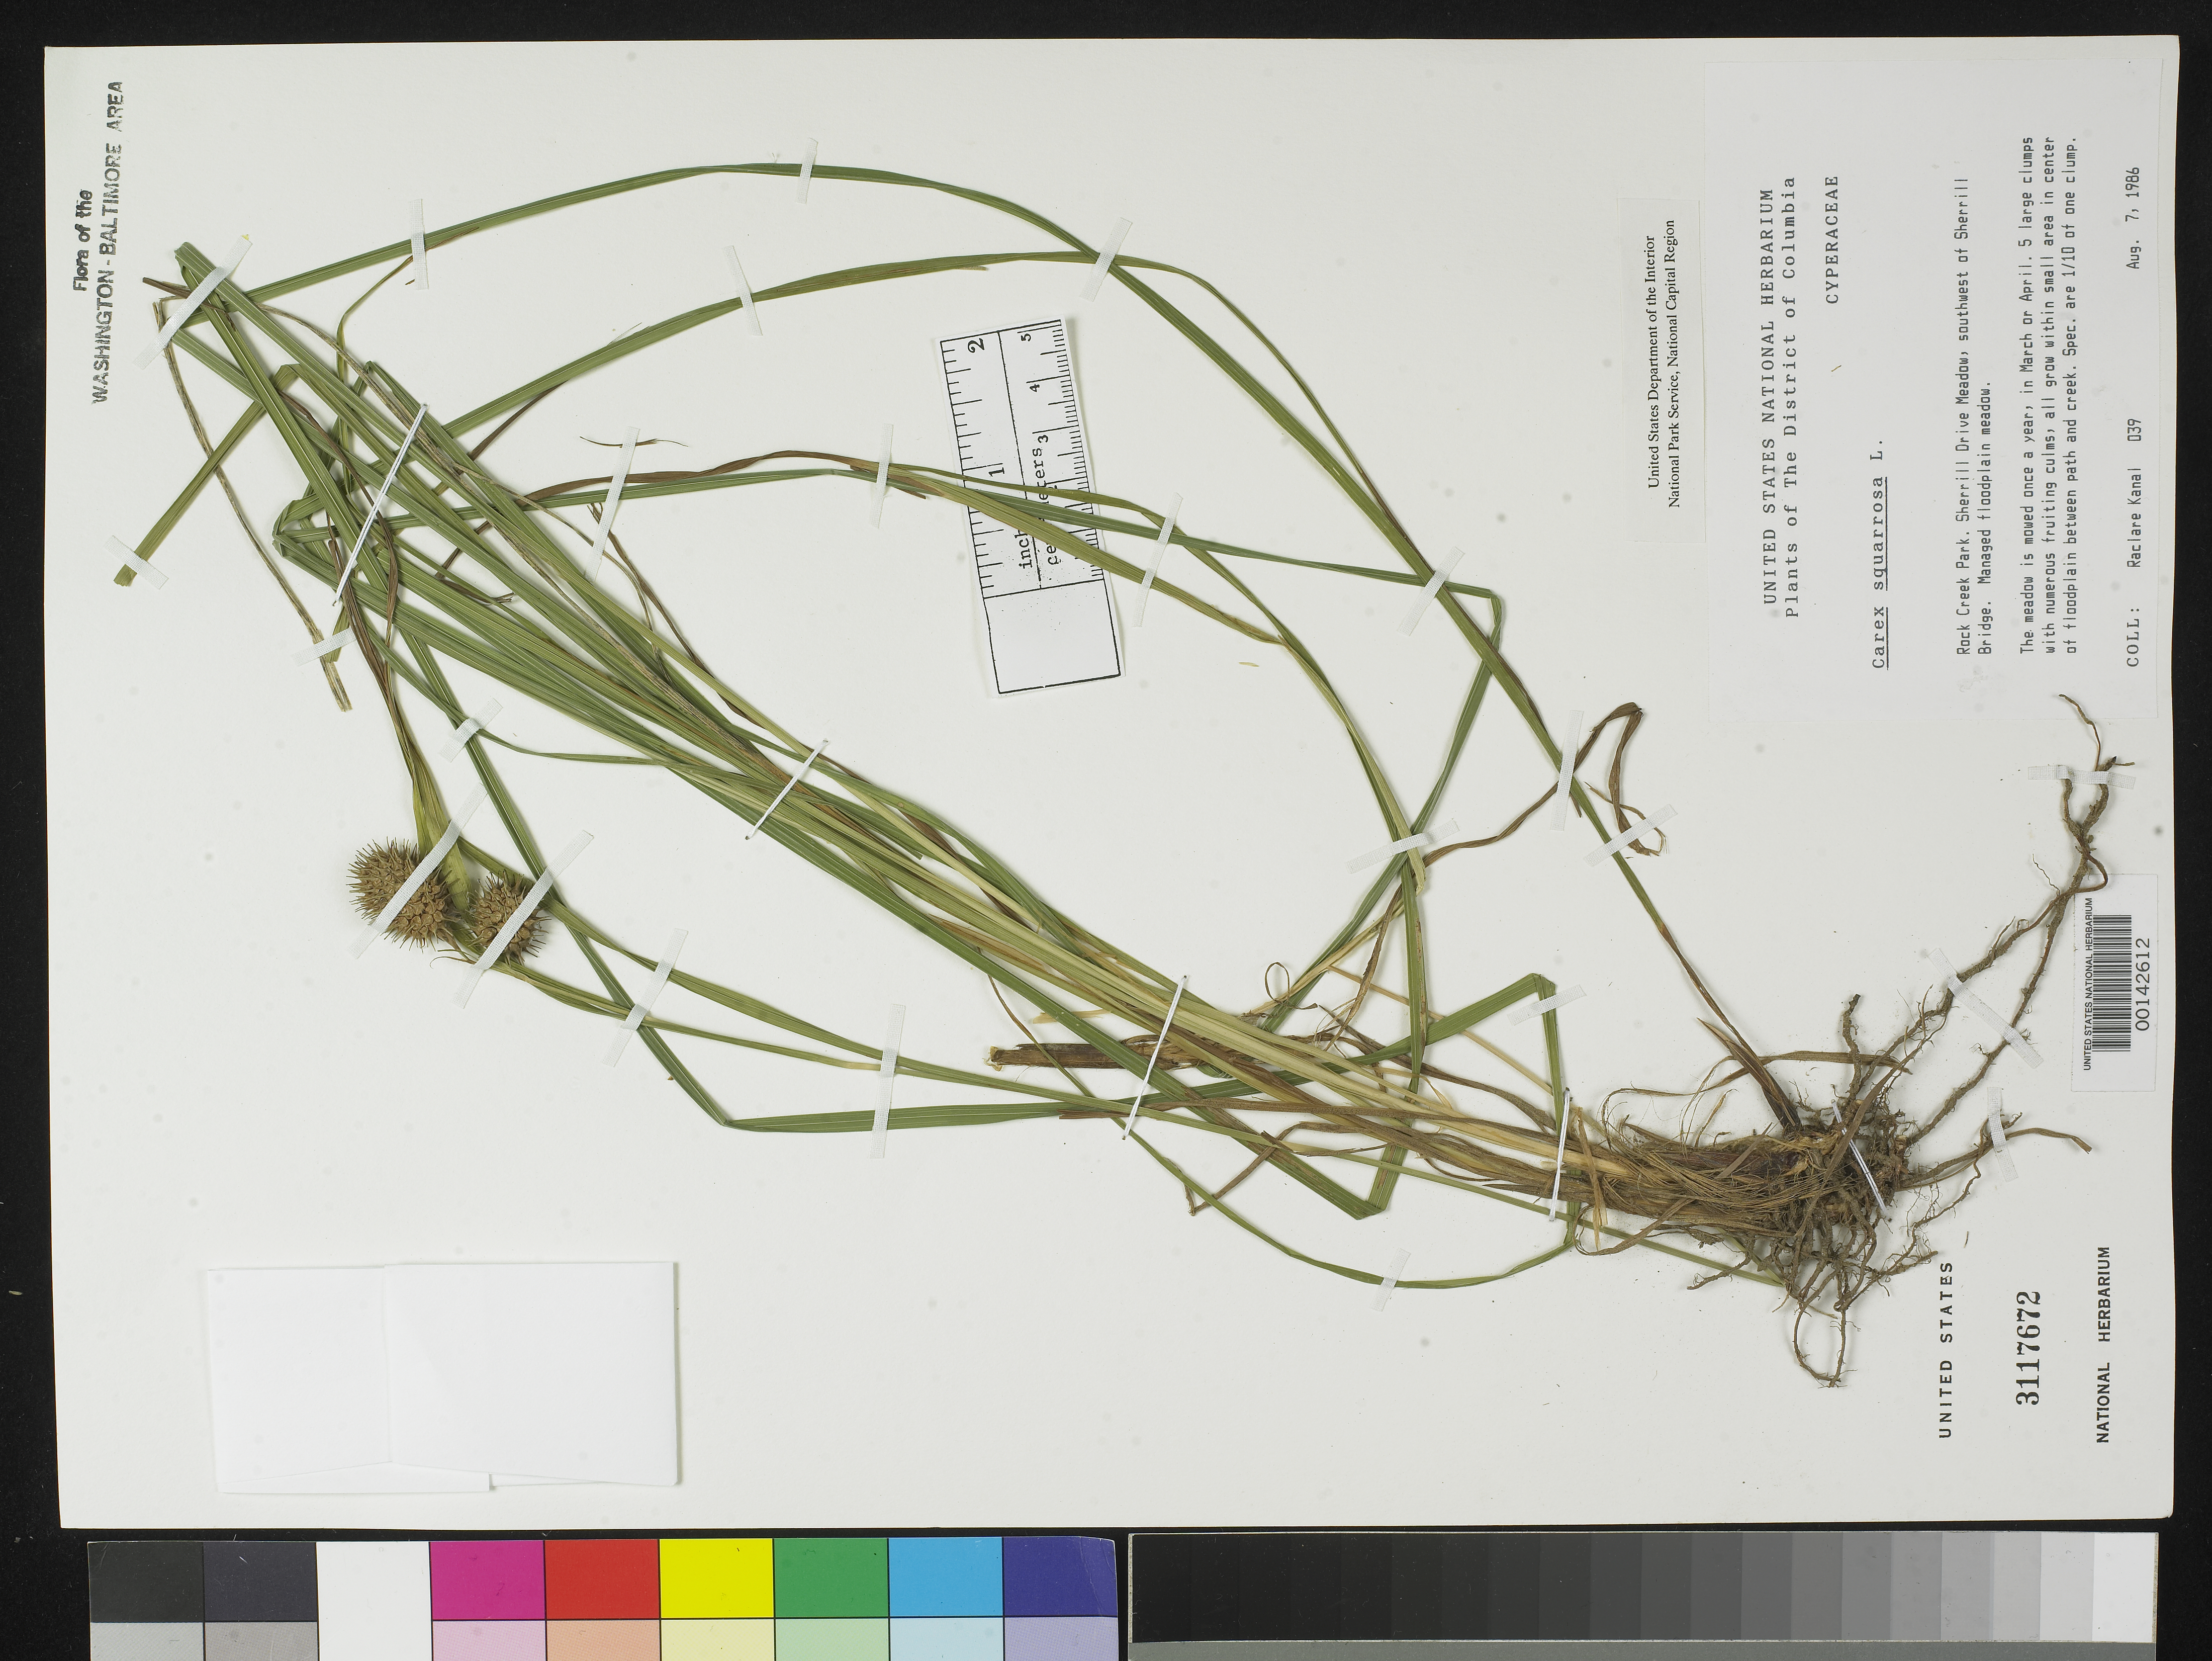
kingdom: Plantae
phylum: Tracheophyta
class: Liliopsida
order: Poales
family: Cyperaceae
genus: Carex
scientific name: Carex squarrosa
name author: L.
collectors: R. Kanal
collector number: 039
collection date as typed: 07 Aug 1986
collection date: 1986-08-07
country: United States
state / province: District of Columbia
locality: Rock Creek Park. Sherrill Drive meadow, southwest of Sherrill Bridge. Rock Creek Park & vicinity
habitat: Managed floodplain meadow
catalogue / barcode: US 3117672